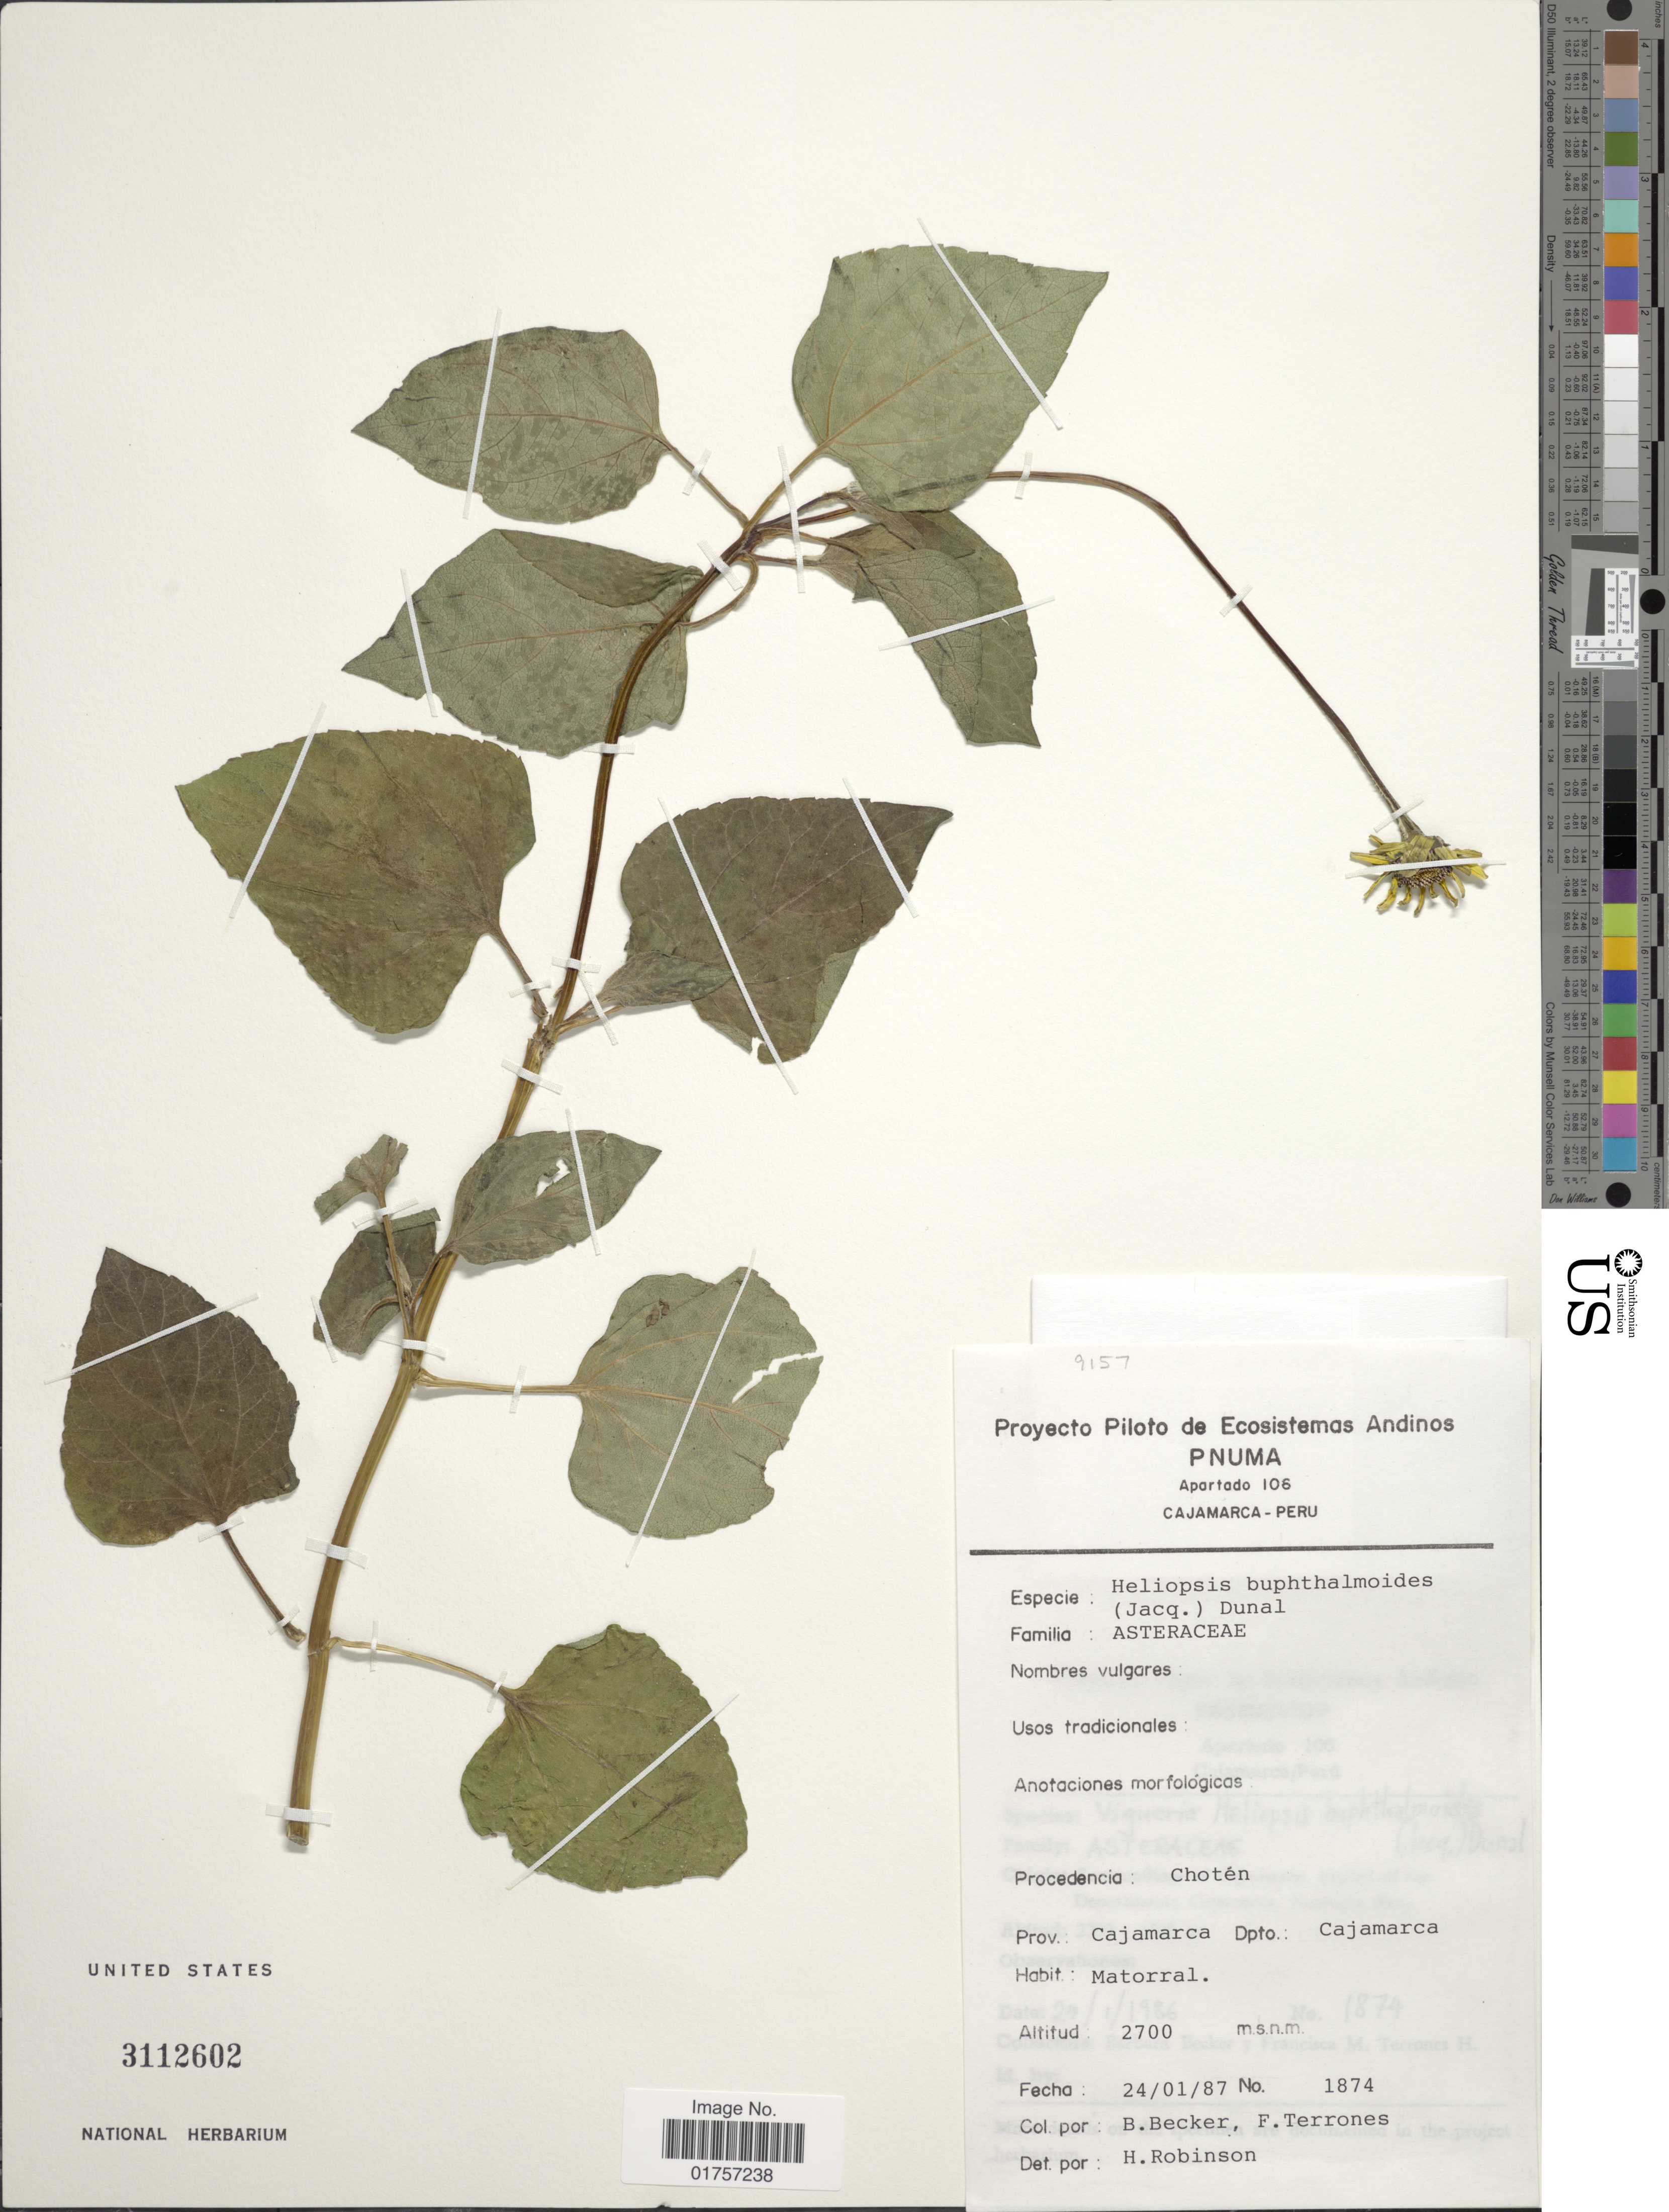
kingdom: Plantae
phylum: Tracheophyta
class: Magnoliopsida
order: Asterales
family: Asteraceae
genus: Heliopsis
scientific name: Heliopsis buphthalmoides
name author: (Jacq.) Dunal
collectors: B. Becker & F. Terrones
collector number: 1874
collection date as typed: Transcribed d/m/y: 24/1/87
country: Peru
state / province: Cajamarca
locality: Procedencia: Chotén. Prov. Cajamarca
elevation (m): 2700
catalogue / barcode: US 3112602